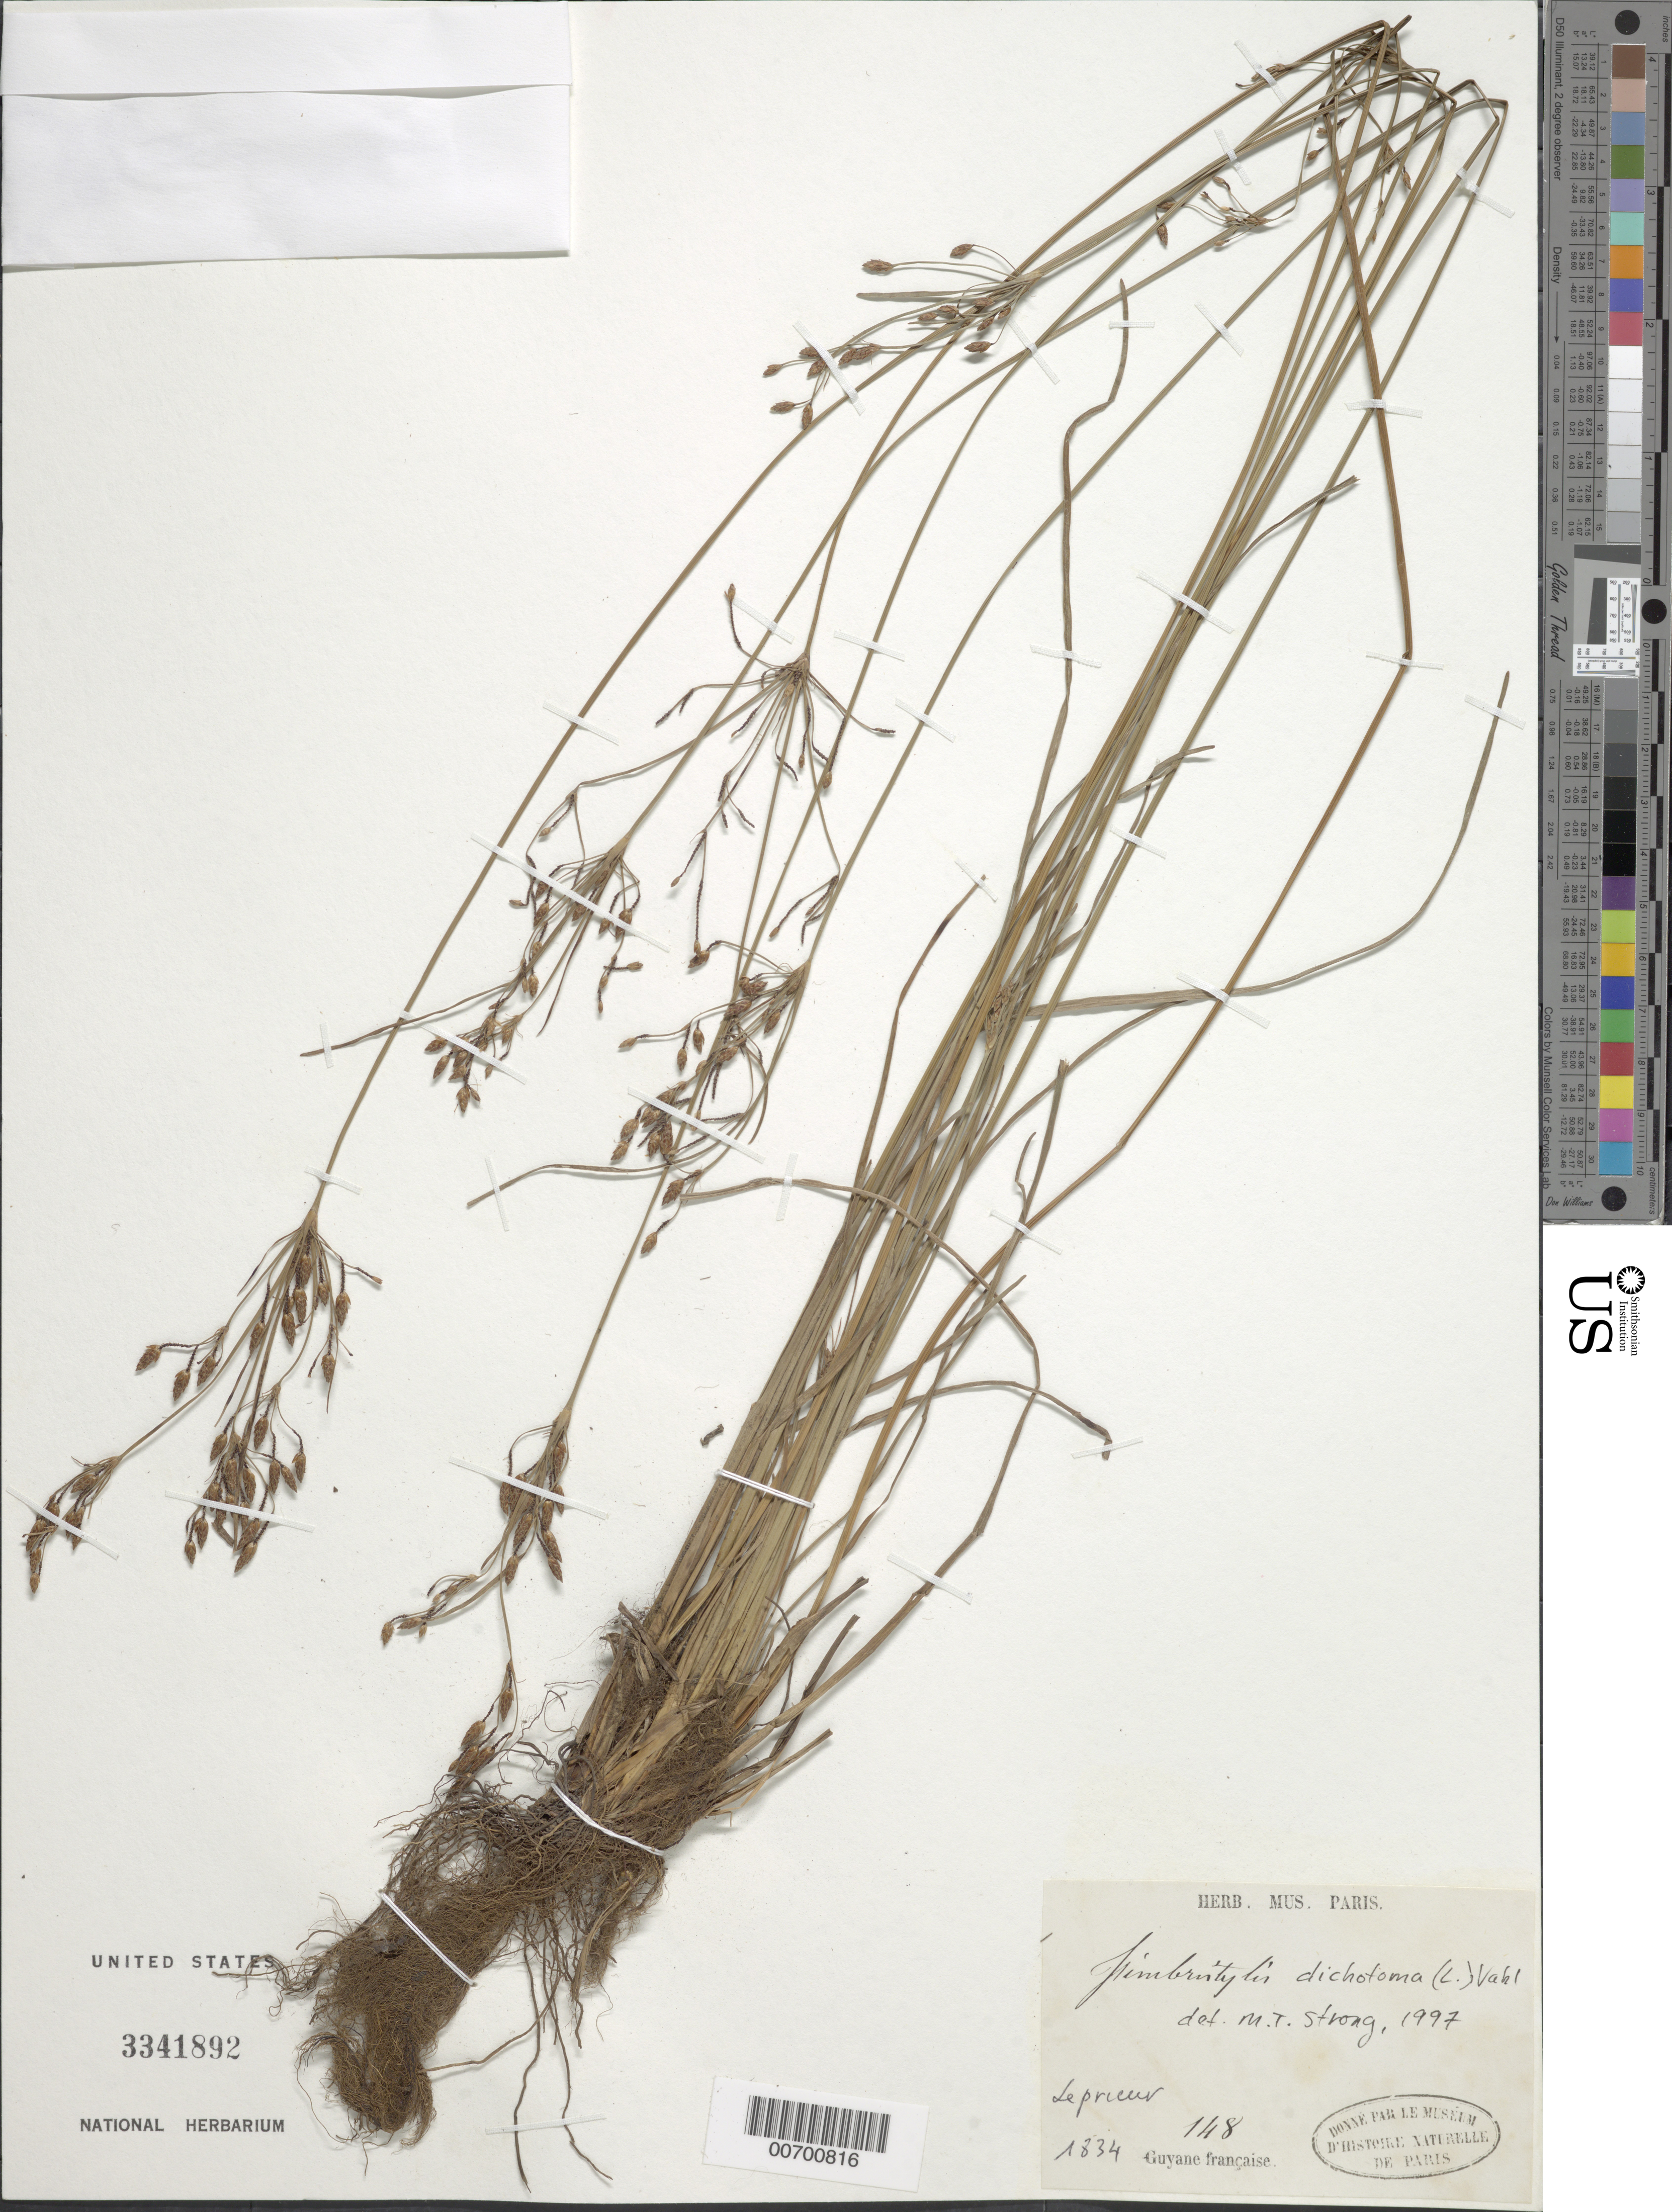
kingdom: Plantae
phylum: Tracheophyta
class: Liliopsida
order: Poales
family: Cyperaceae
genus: Fimbristylis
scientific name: Fimbristylis dichotoma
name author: (L.) Vahl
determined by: Strong, M. T., (US), Smithsonian Institution - National Museum of Natural History (UNITED STATES)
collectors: F. M. R. Leprieur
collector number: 148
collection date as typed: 1834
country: French Guiana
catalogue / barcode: US 3341892